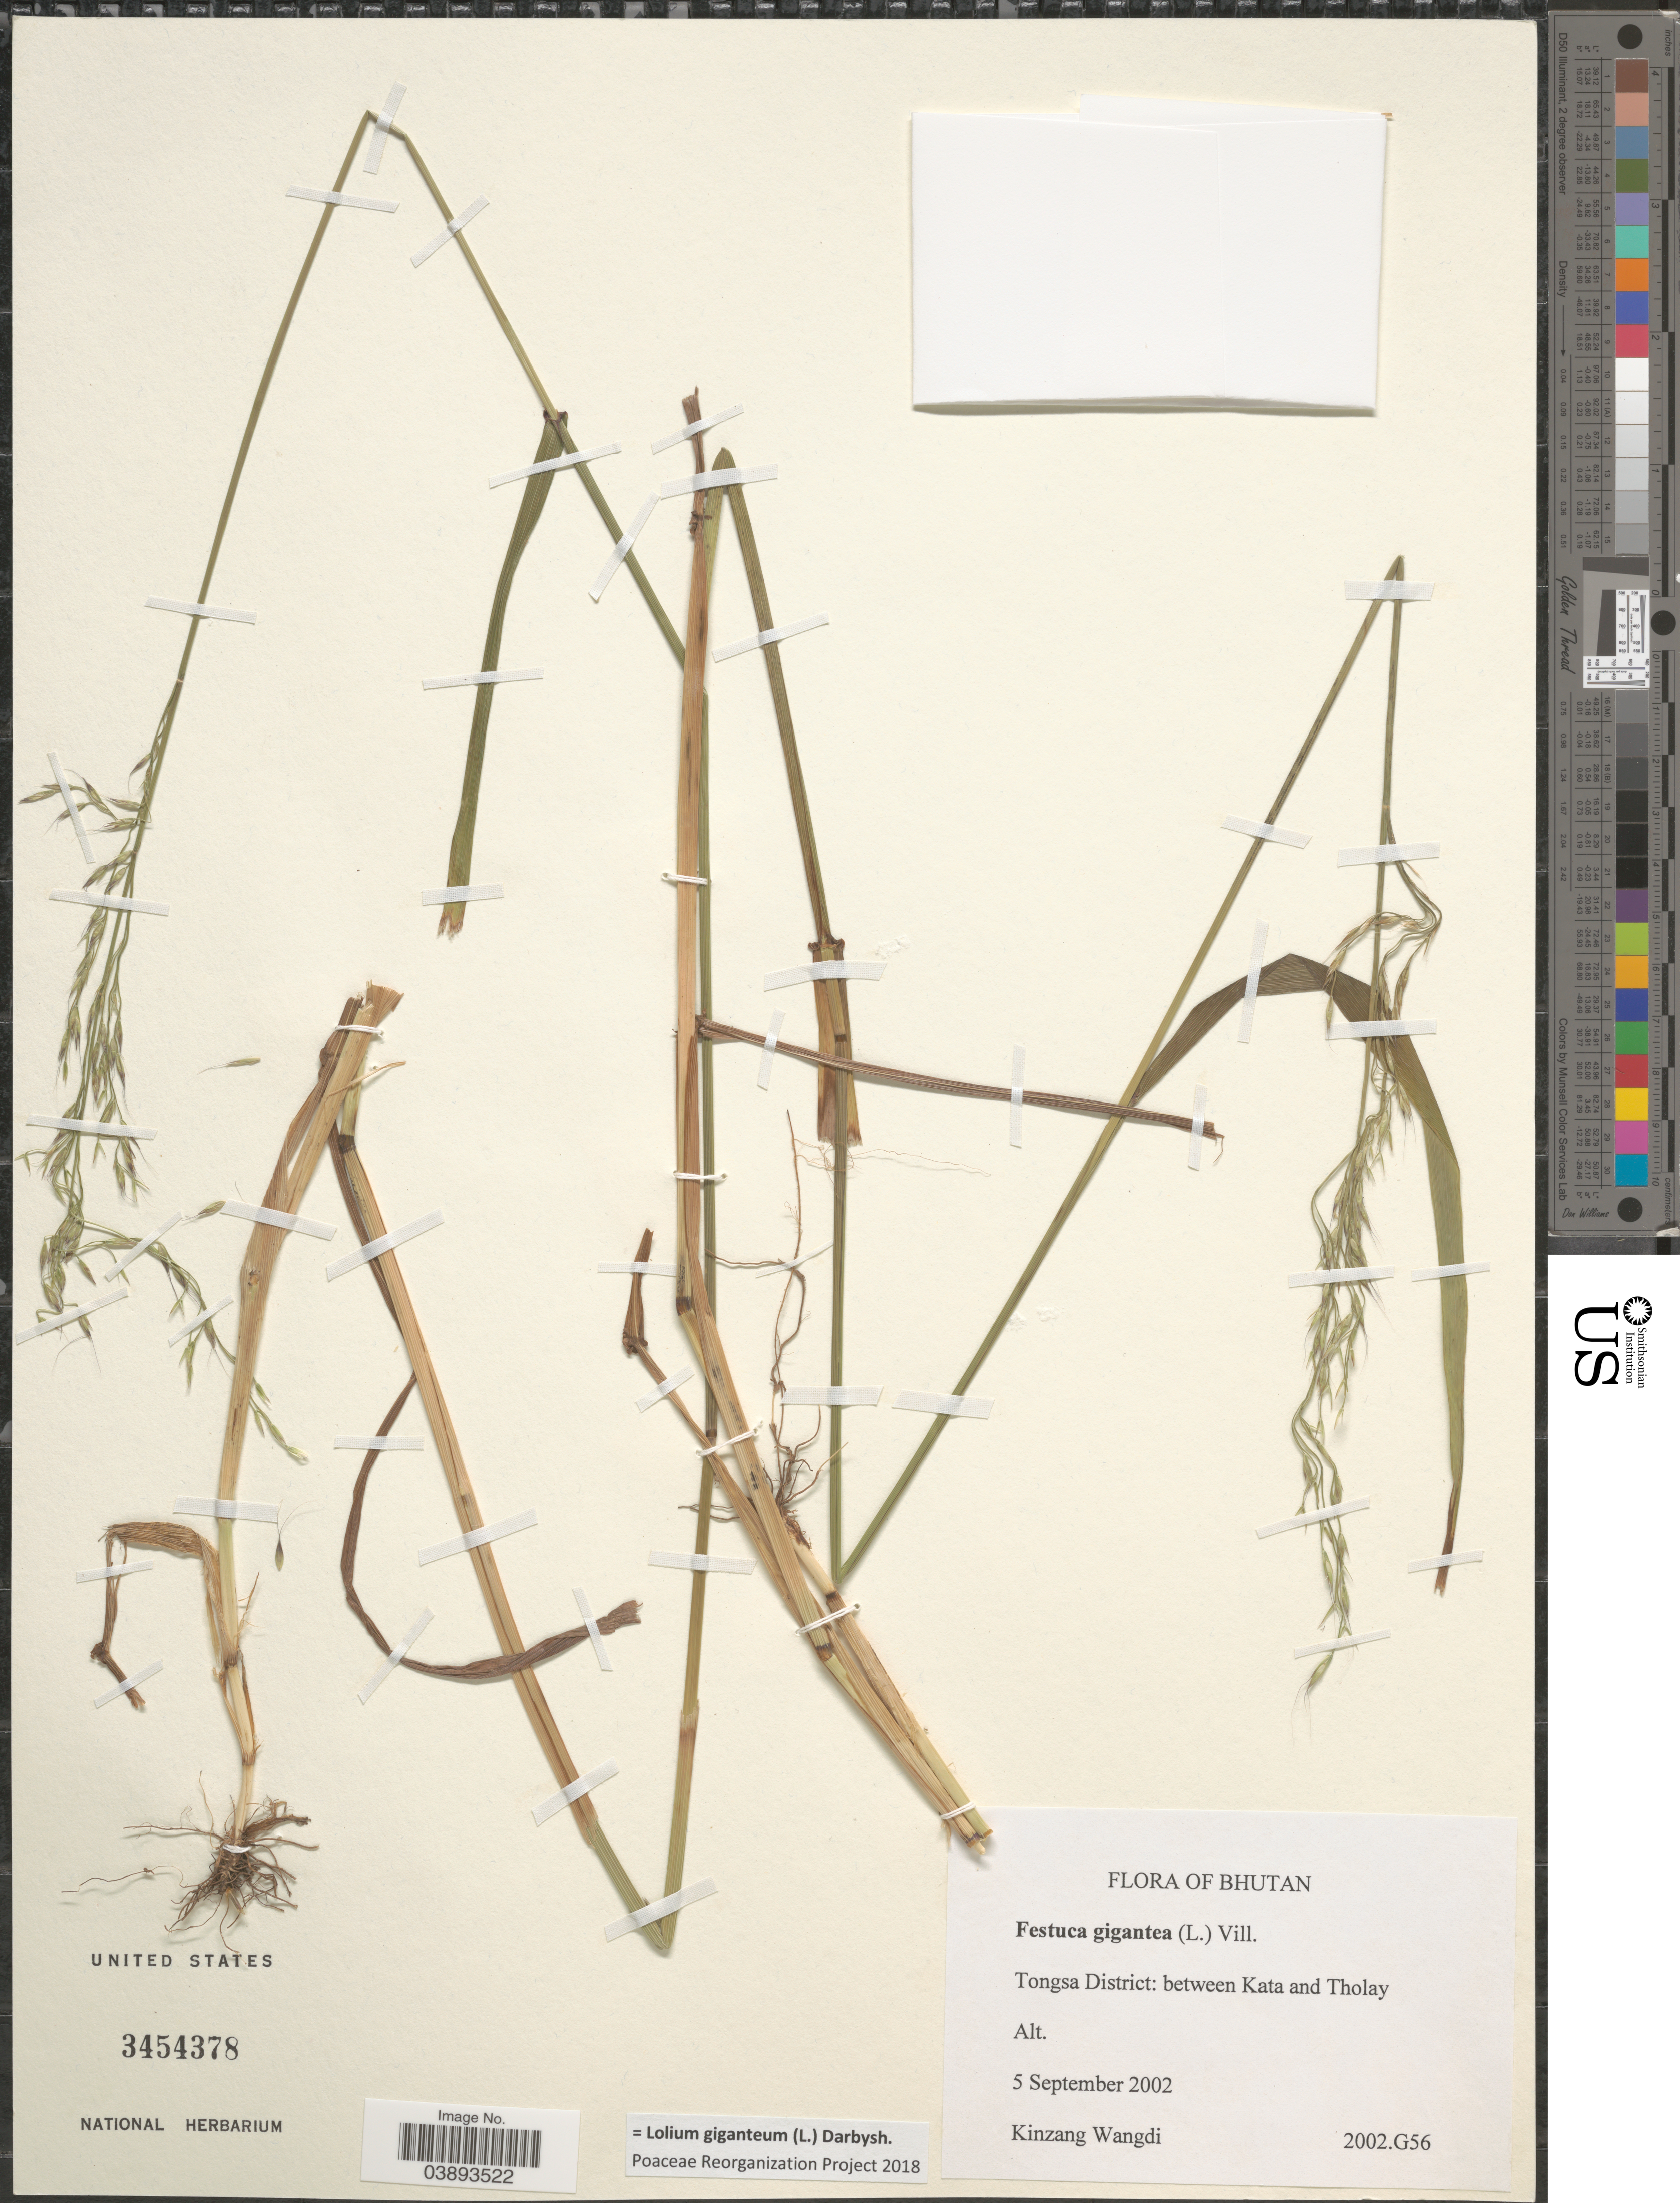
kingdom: Plantae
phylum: Tracheophyta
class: Liliopsida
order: Poales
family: Poaceae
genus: Lolium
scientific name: Lolium giganteum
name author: (L.) Darbysh.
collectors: K. Wangdi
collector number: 2002G56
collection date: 2002-09-05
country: Bhutan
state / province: Trongsa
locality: Tongsa District: beteen Kata and Tholay.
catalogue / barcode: US 3454378